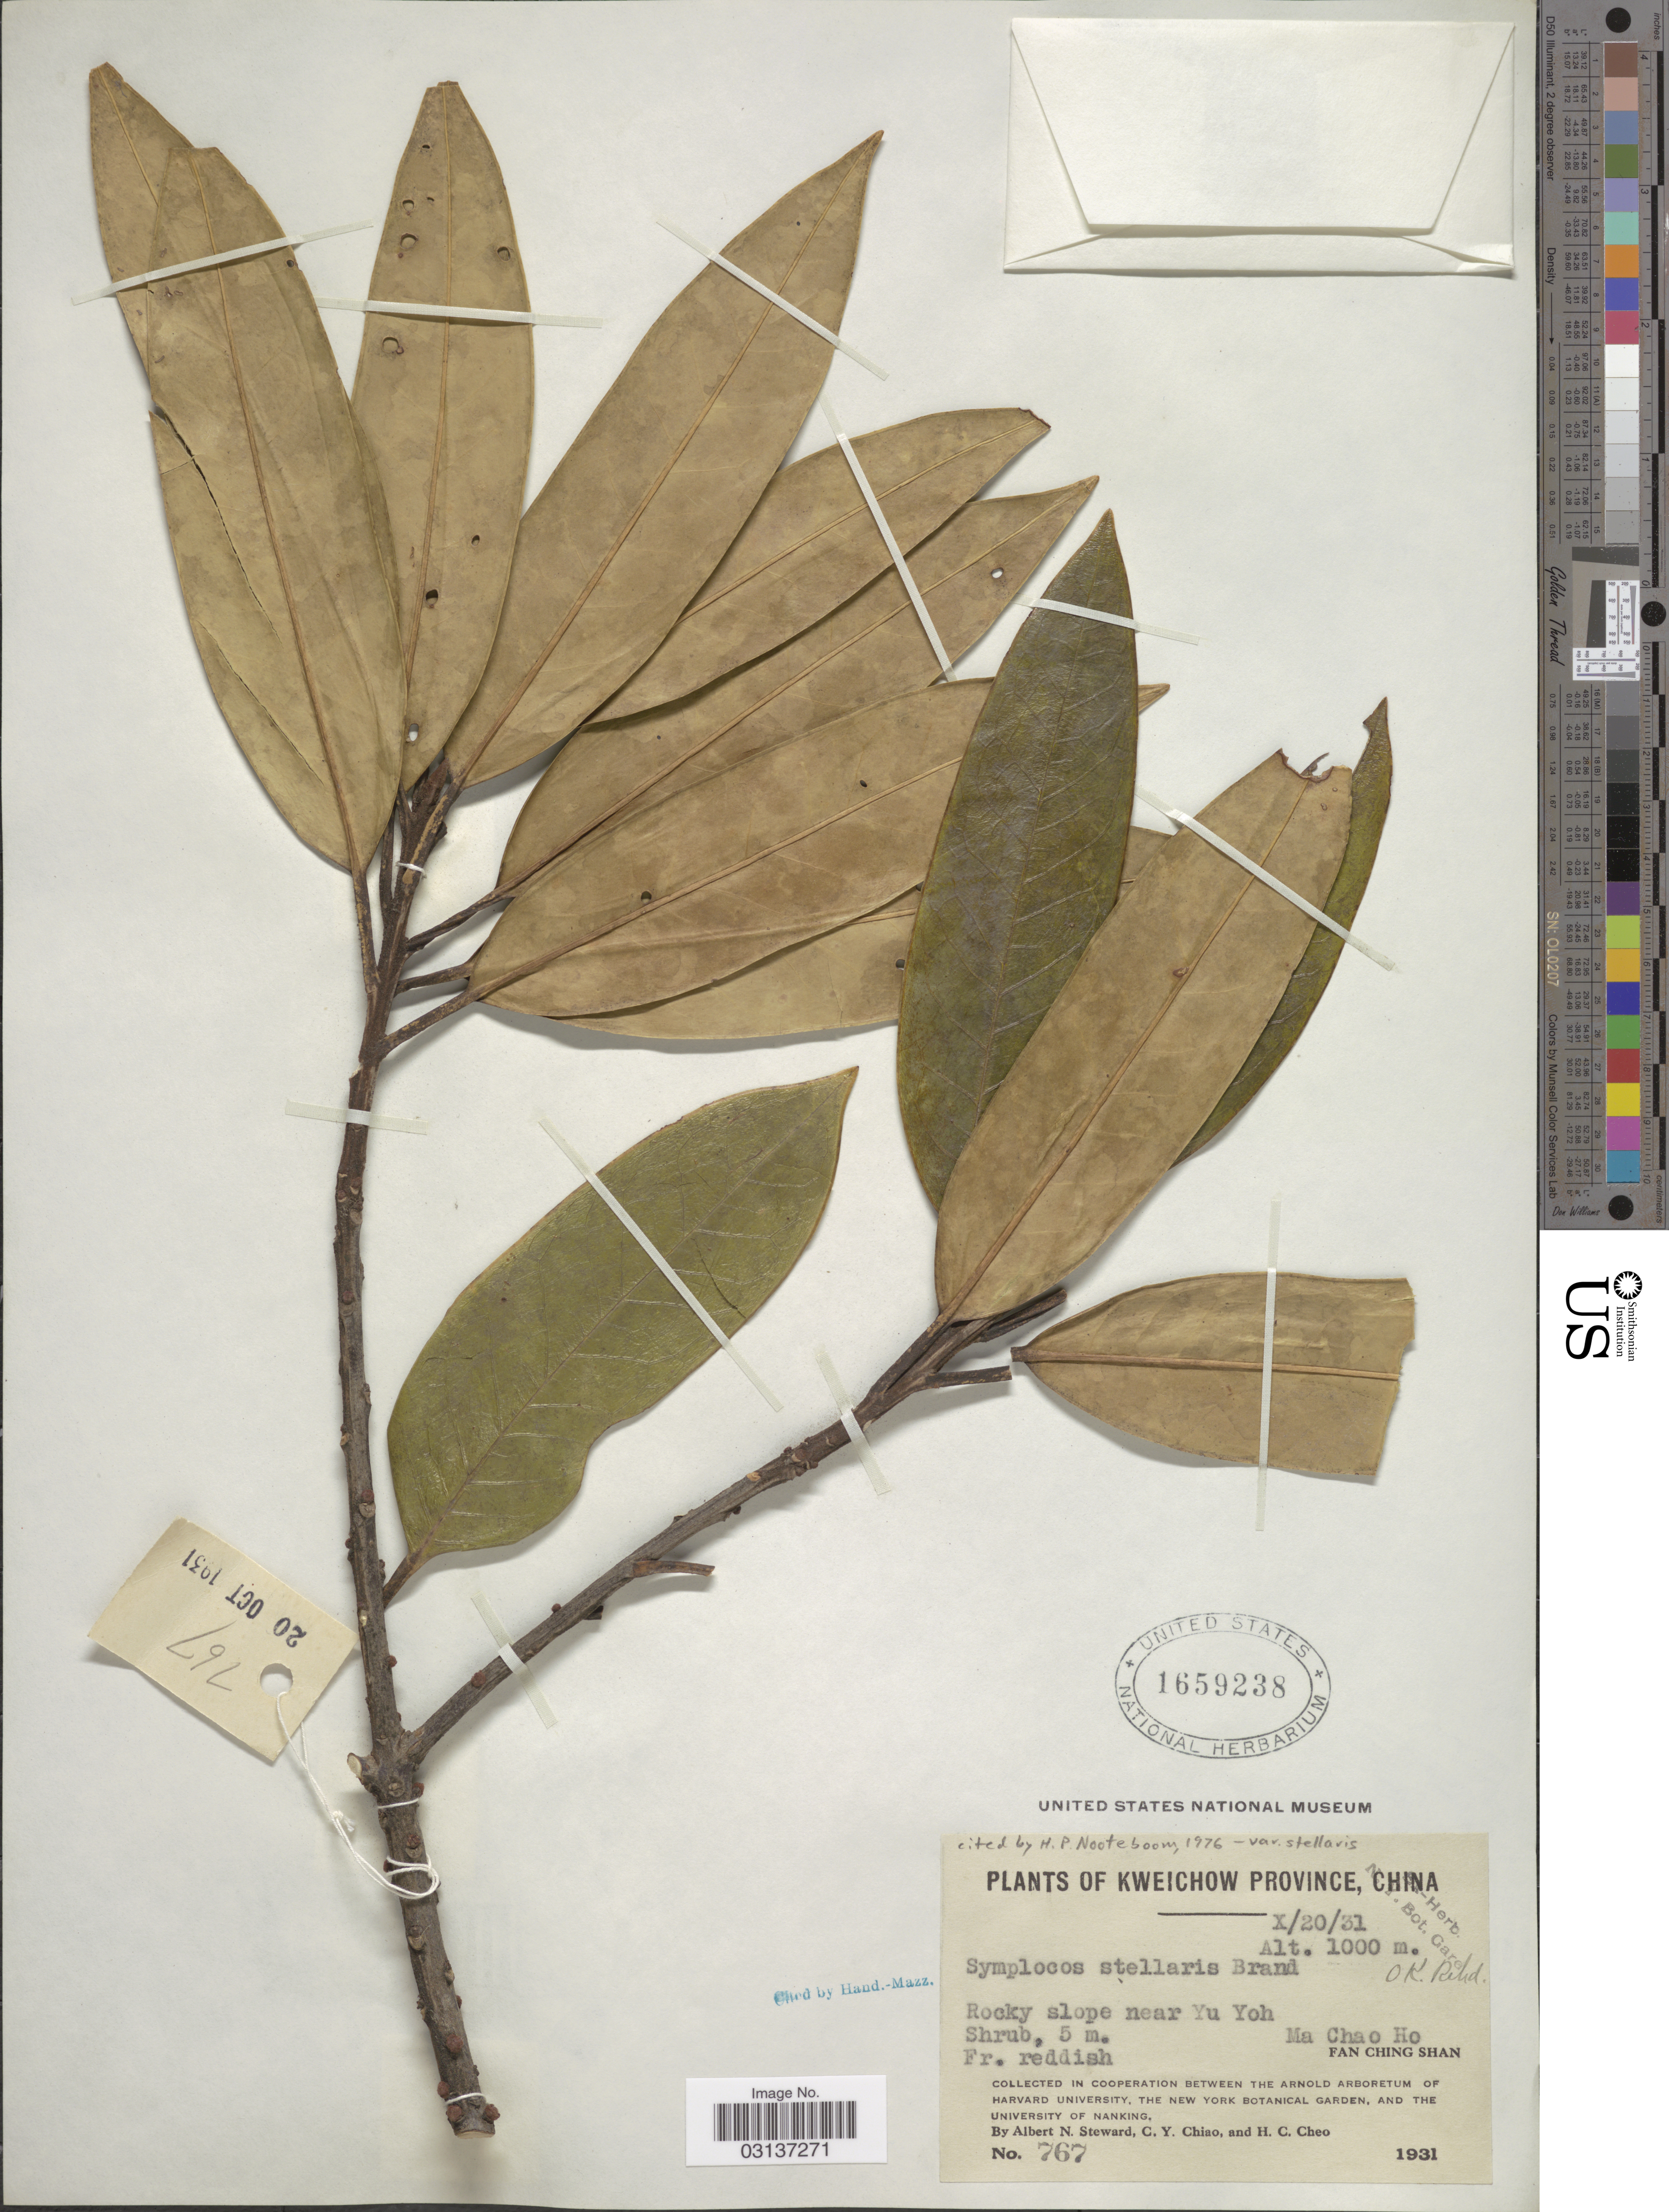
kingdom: Plantae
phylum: Tracheophyta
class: Magnoliopsida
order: Ericales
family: Symplocaceae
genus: Symplocos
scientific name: Symplocos stellaris var. stellaris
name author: Brand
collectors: A. N. Steward, C. Y. Chiao & H. Cheo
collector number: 767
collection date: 1931-10-20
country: China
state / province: Guizhou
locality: Kweichow Province. Rocky slope near Yu Yoh. Ma Chao Ho. Fan Ching Shan.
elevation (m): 1000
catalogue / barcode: US 1659238